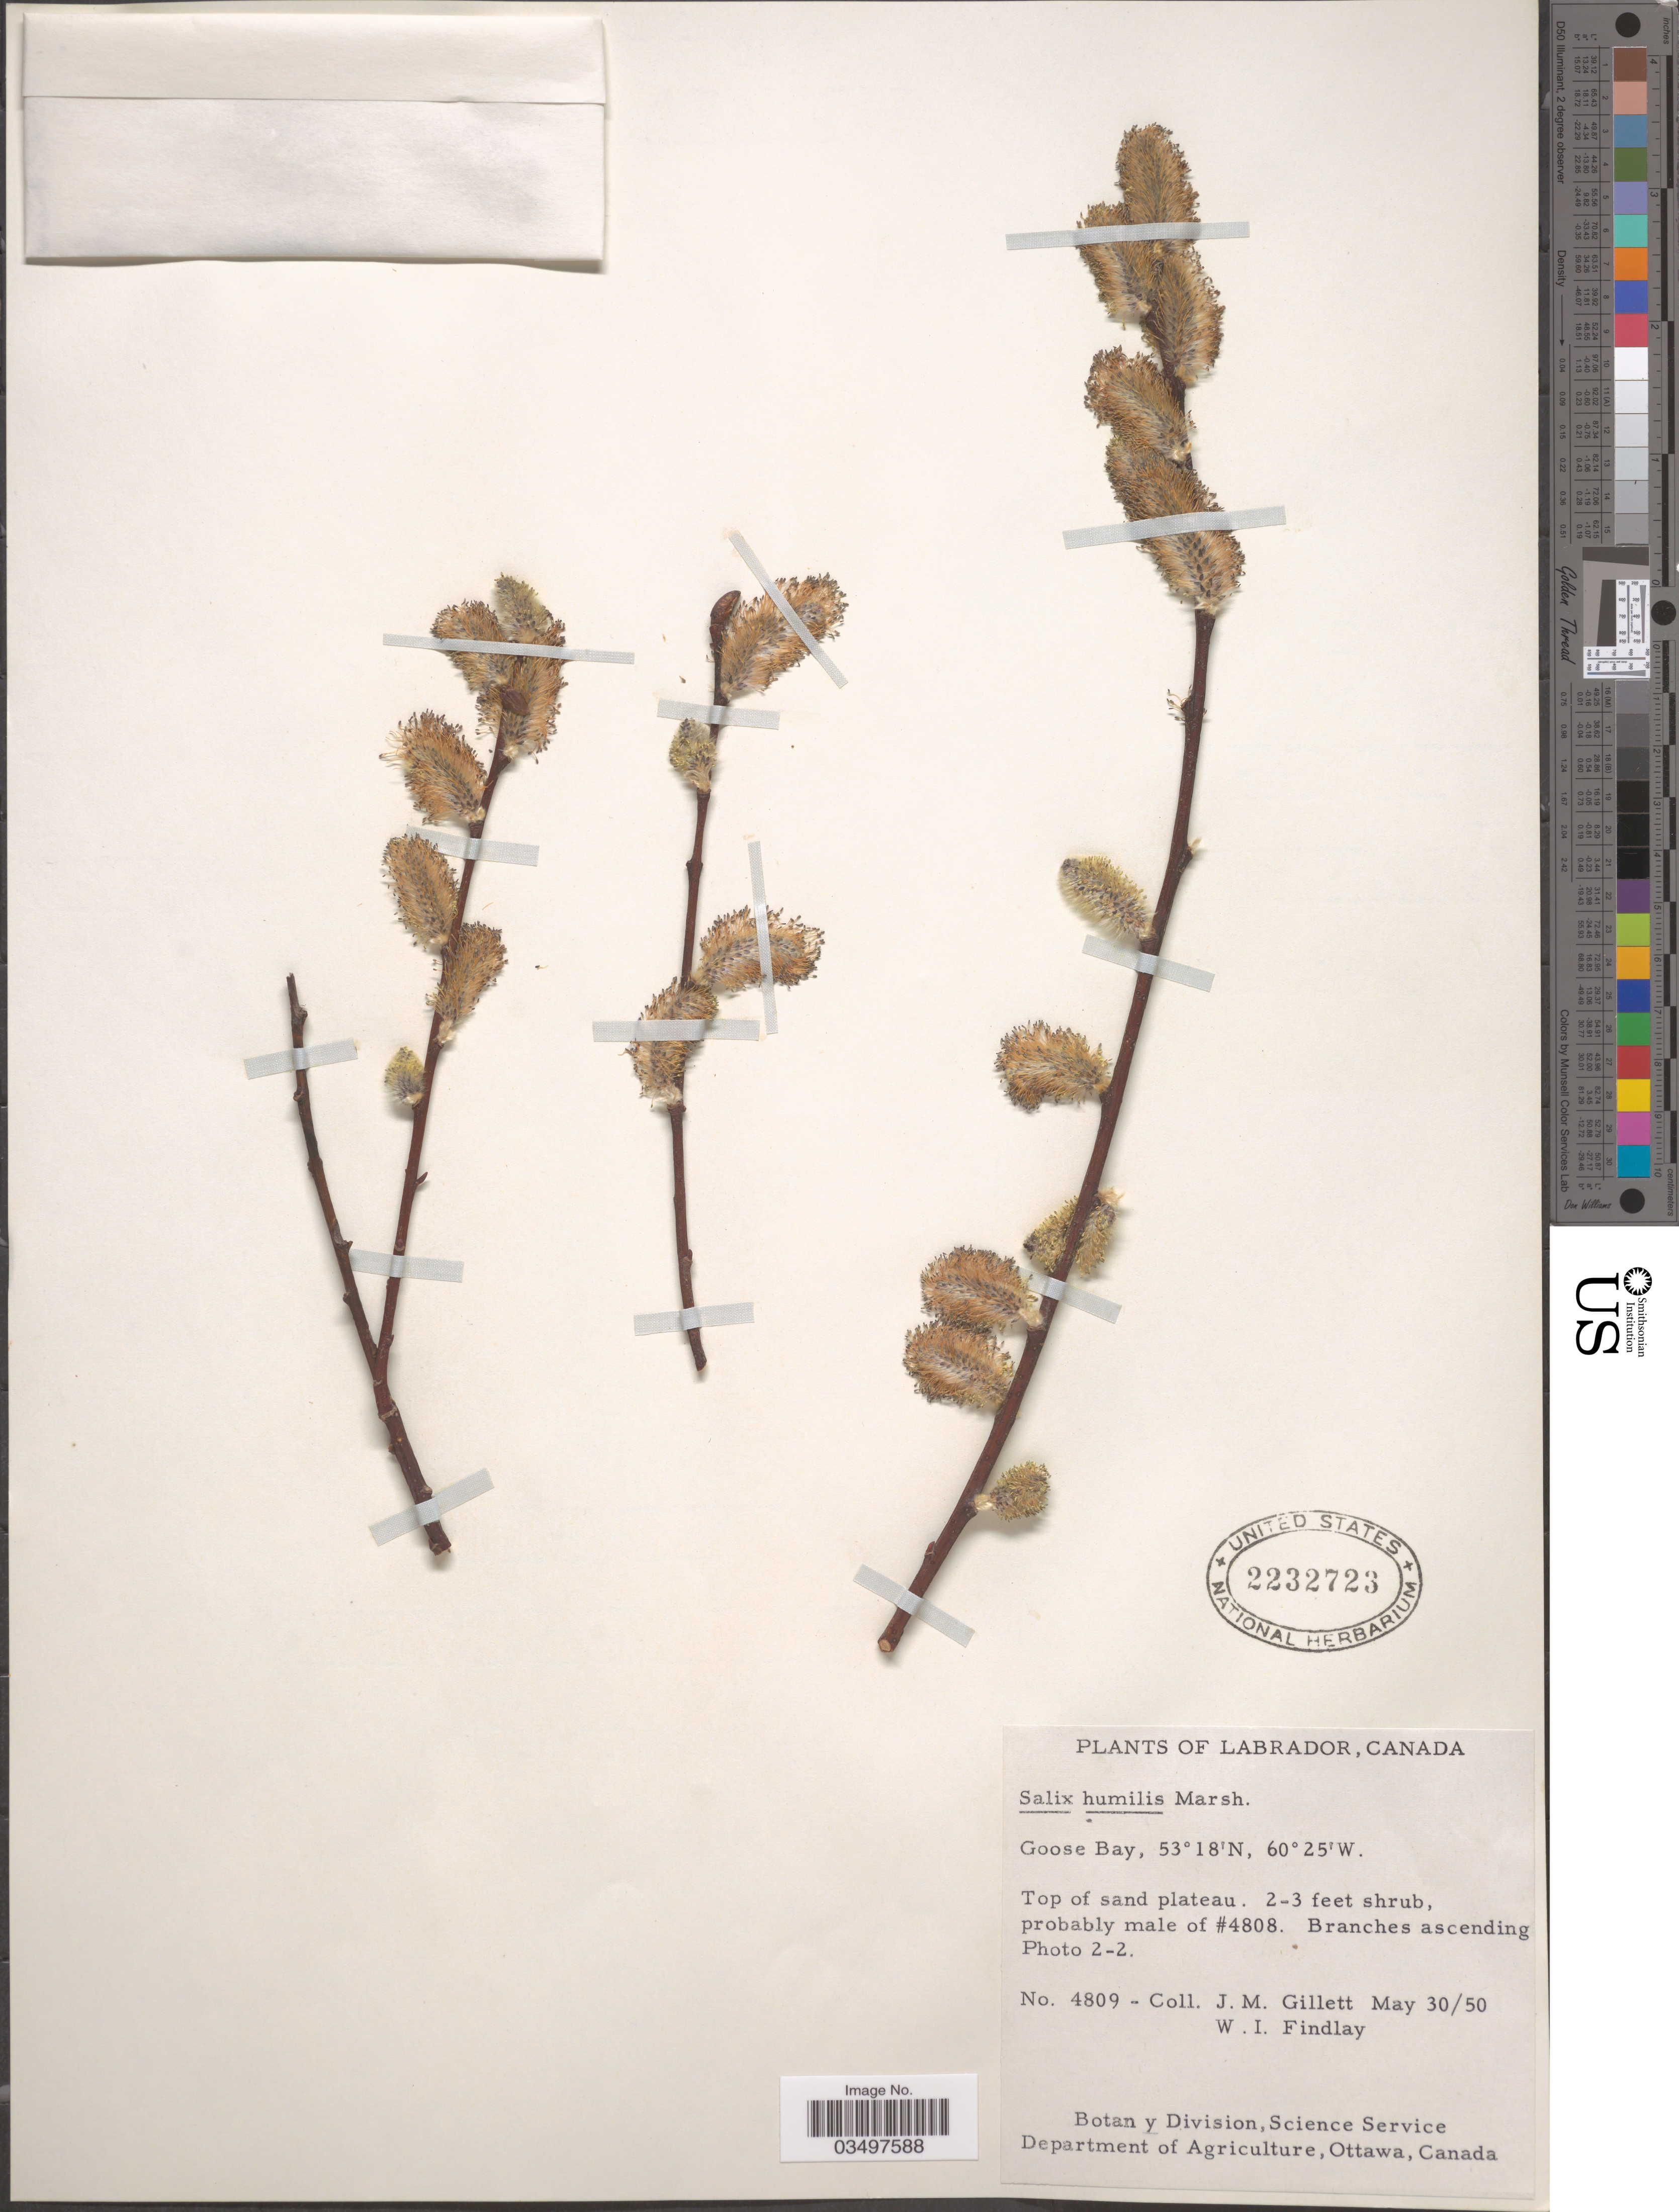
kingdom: Plantae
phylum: Tracheophyta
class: Magnoliopsida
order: Malpighiales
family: Salicaceae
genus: Salix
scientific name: Salix humilis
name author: Marshall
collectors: J. M. Gillett & W. Findlay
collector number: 4809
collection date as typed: Transcribed d/m/y: 30/5/50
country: Canada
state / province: Newfoundland and Labrador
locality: Labrador, Goose Bay. Top of sand plateau.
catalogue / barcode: US 2232723